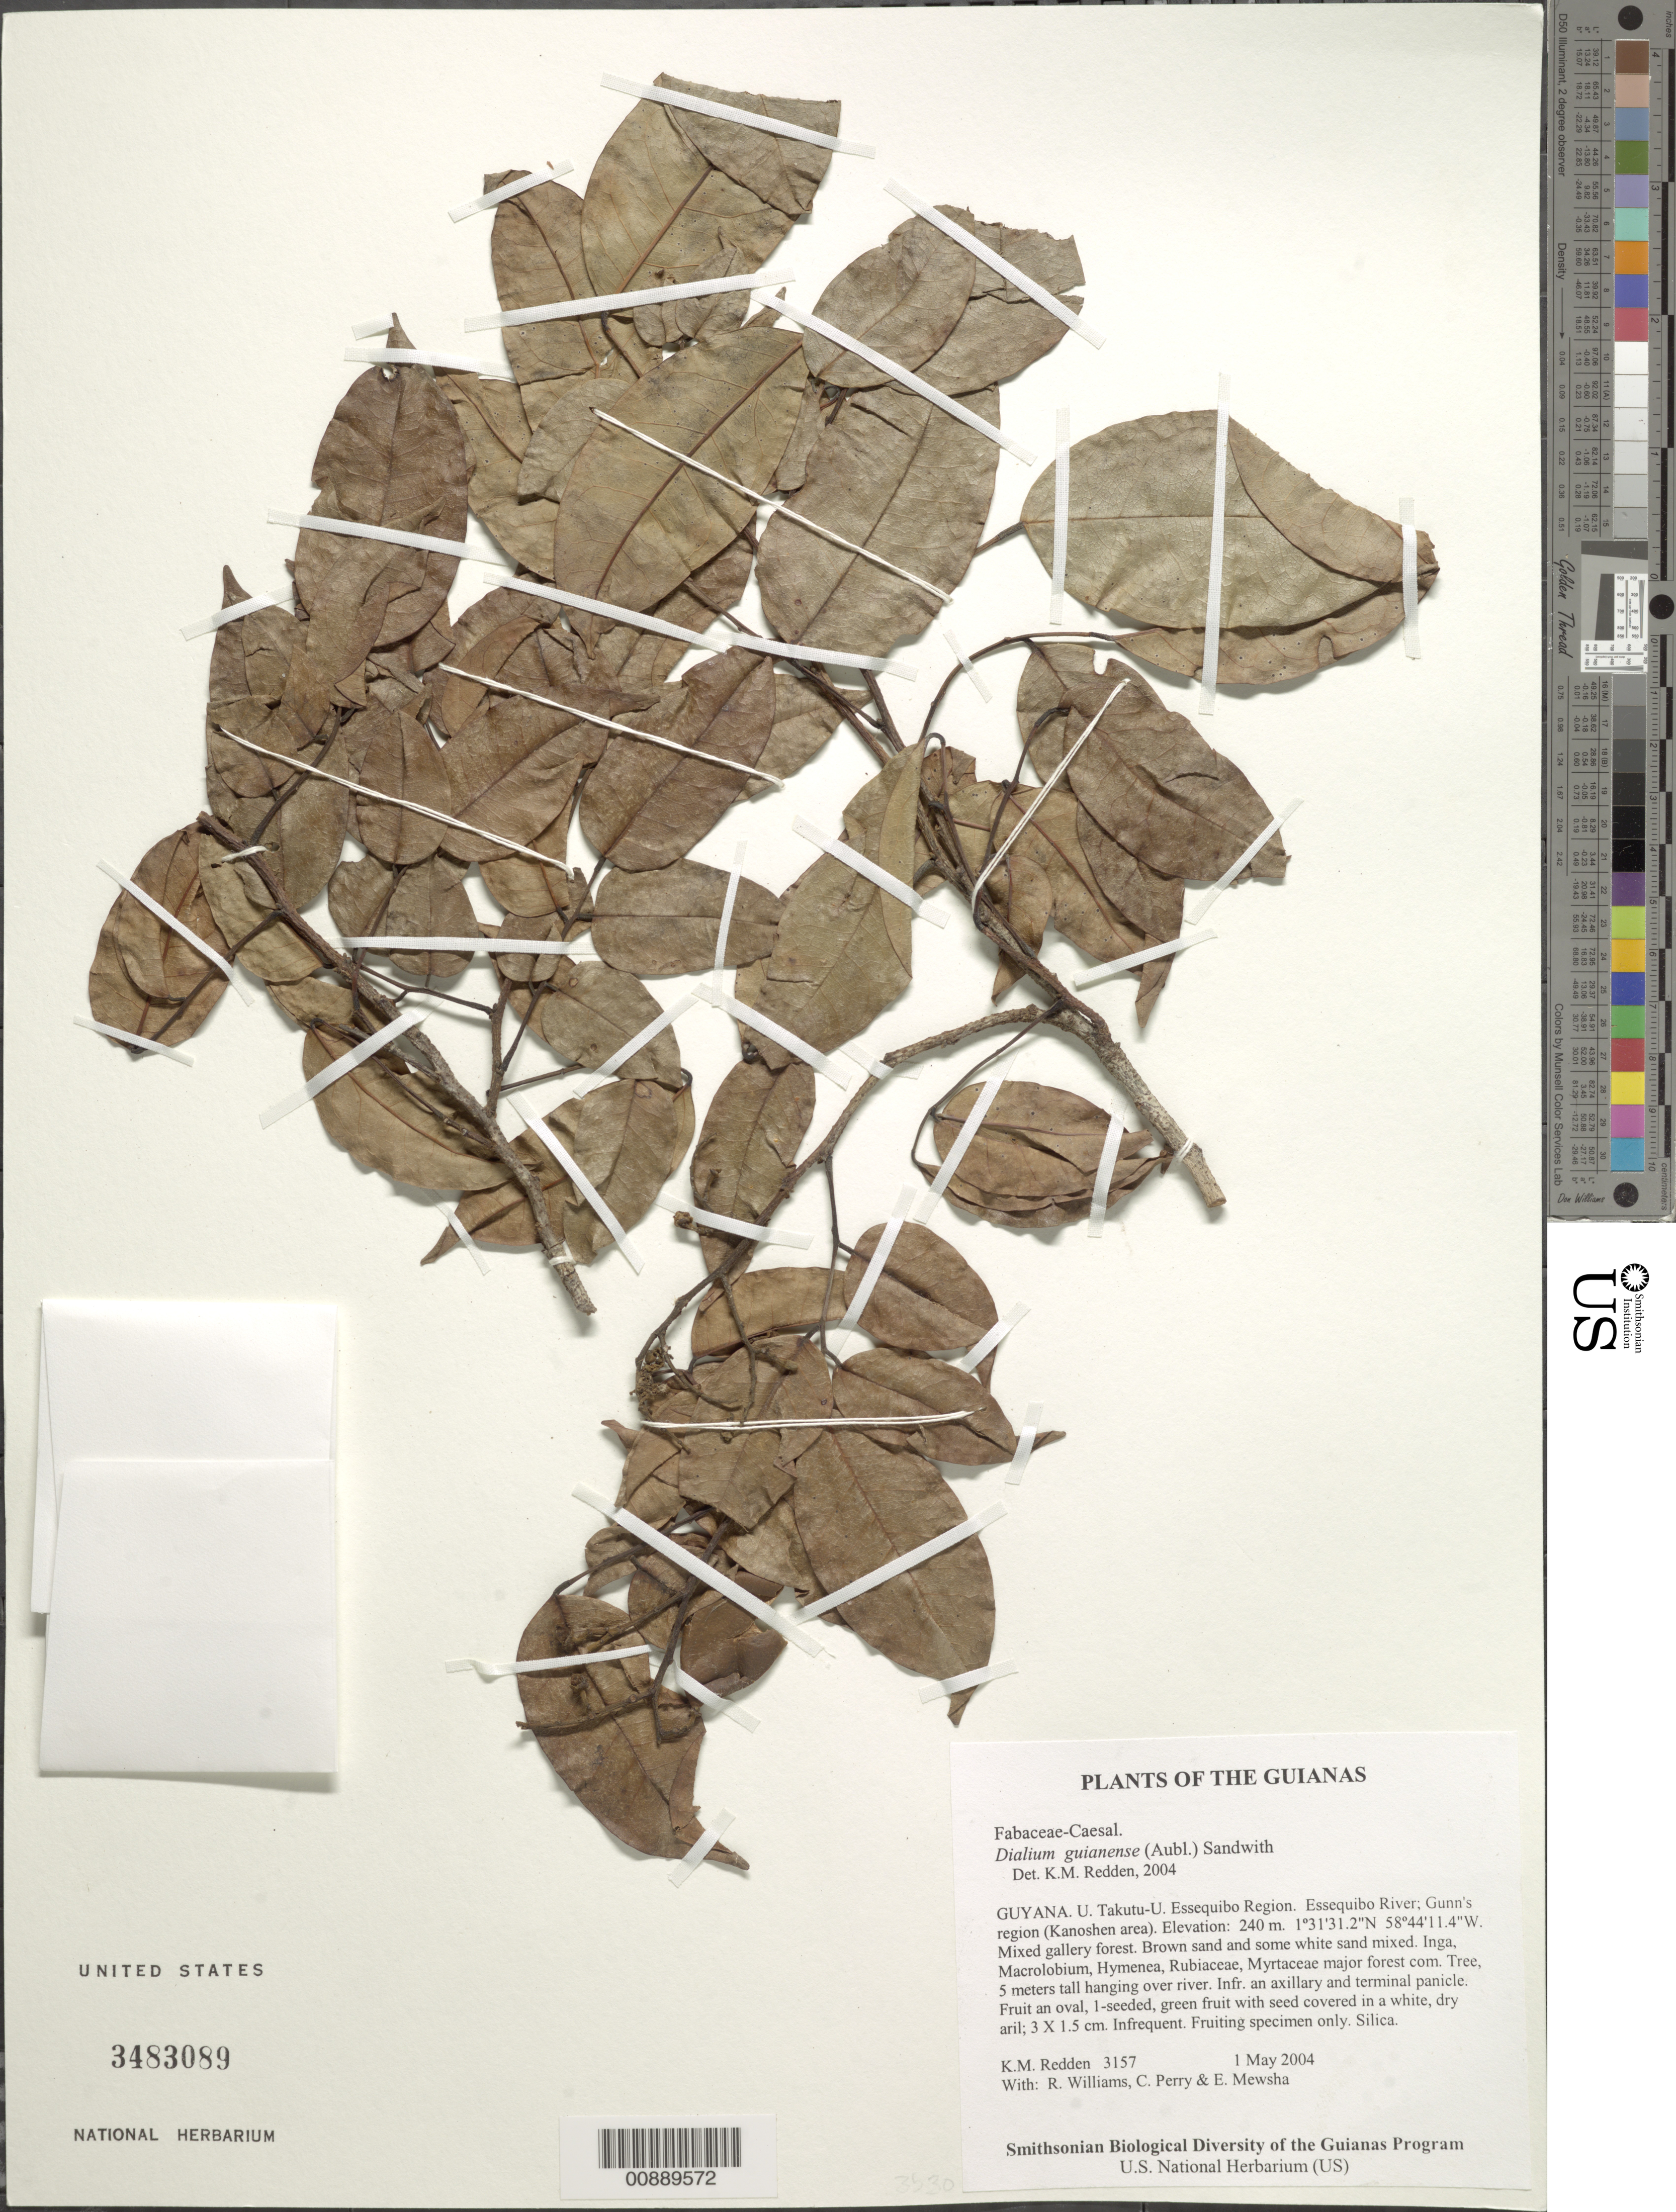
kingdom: Plantae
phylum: Tracheophyta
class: Magnoliopsida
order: Fabales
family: Fabaceae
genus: Dialium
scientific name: Dialium guianense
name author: (Aubl.) Sandwith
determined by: Redden, K. M.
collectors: K. M. Redden, R. Williams, C. Perry & E. Mewsha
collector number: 3157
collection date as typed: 1 May 2004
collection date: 2004-05-01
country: Guyana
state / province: U. Takutu-U. Essequibo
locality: Essequibo River; Gunn's region (Kanoshen area)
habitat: Mixed gallery forest. Brown sand and some white sand mixed. Inga, Macrolobium, Hymenea, Rubiaceae, Myrtaceae major components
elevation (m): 240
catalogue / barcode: US 3483089